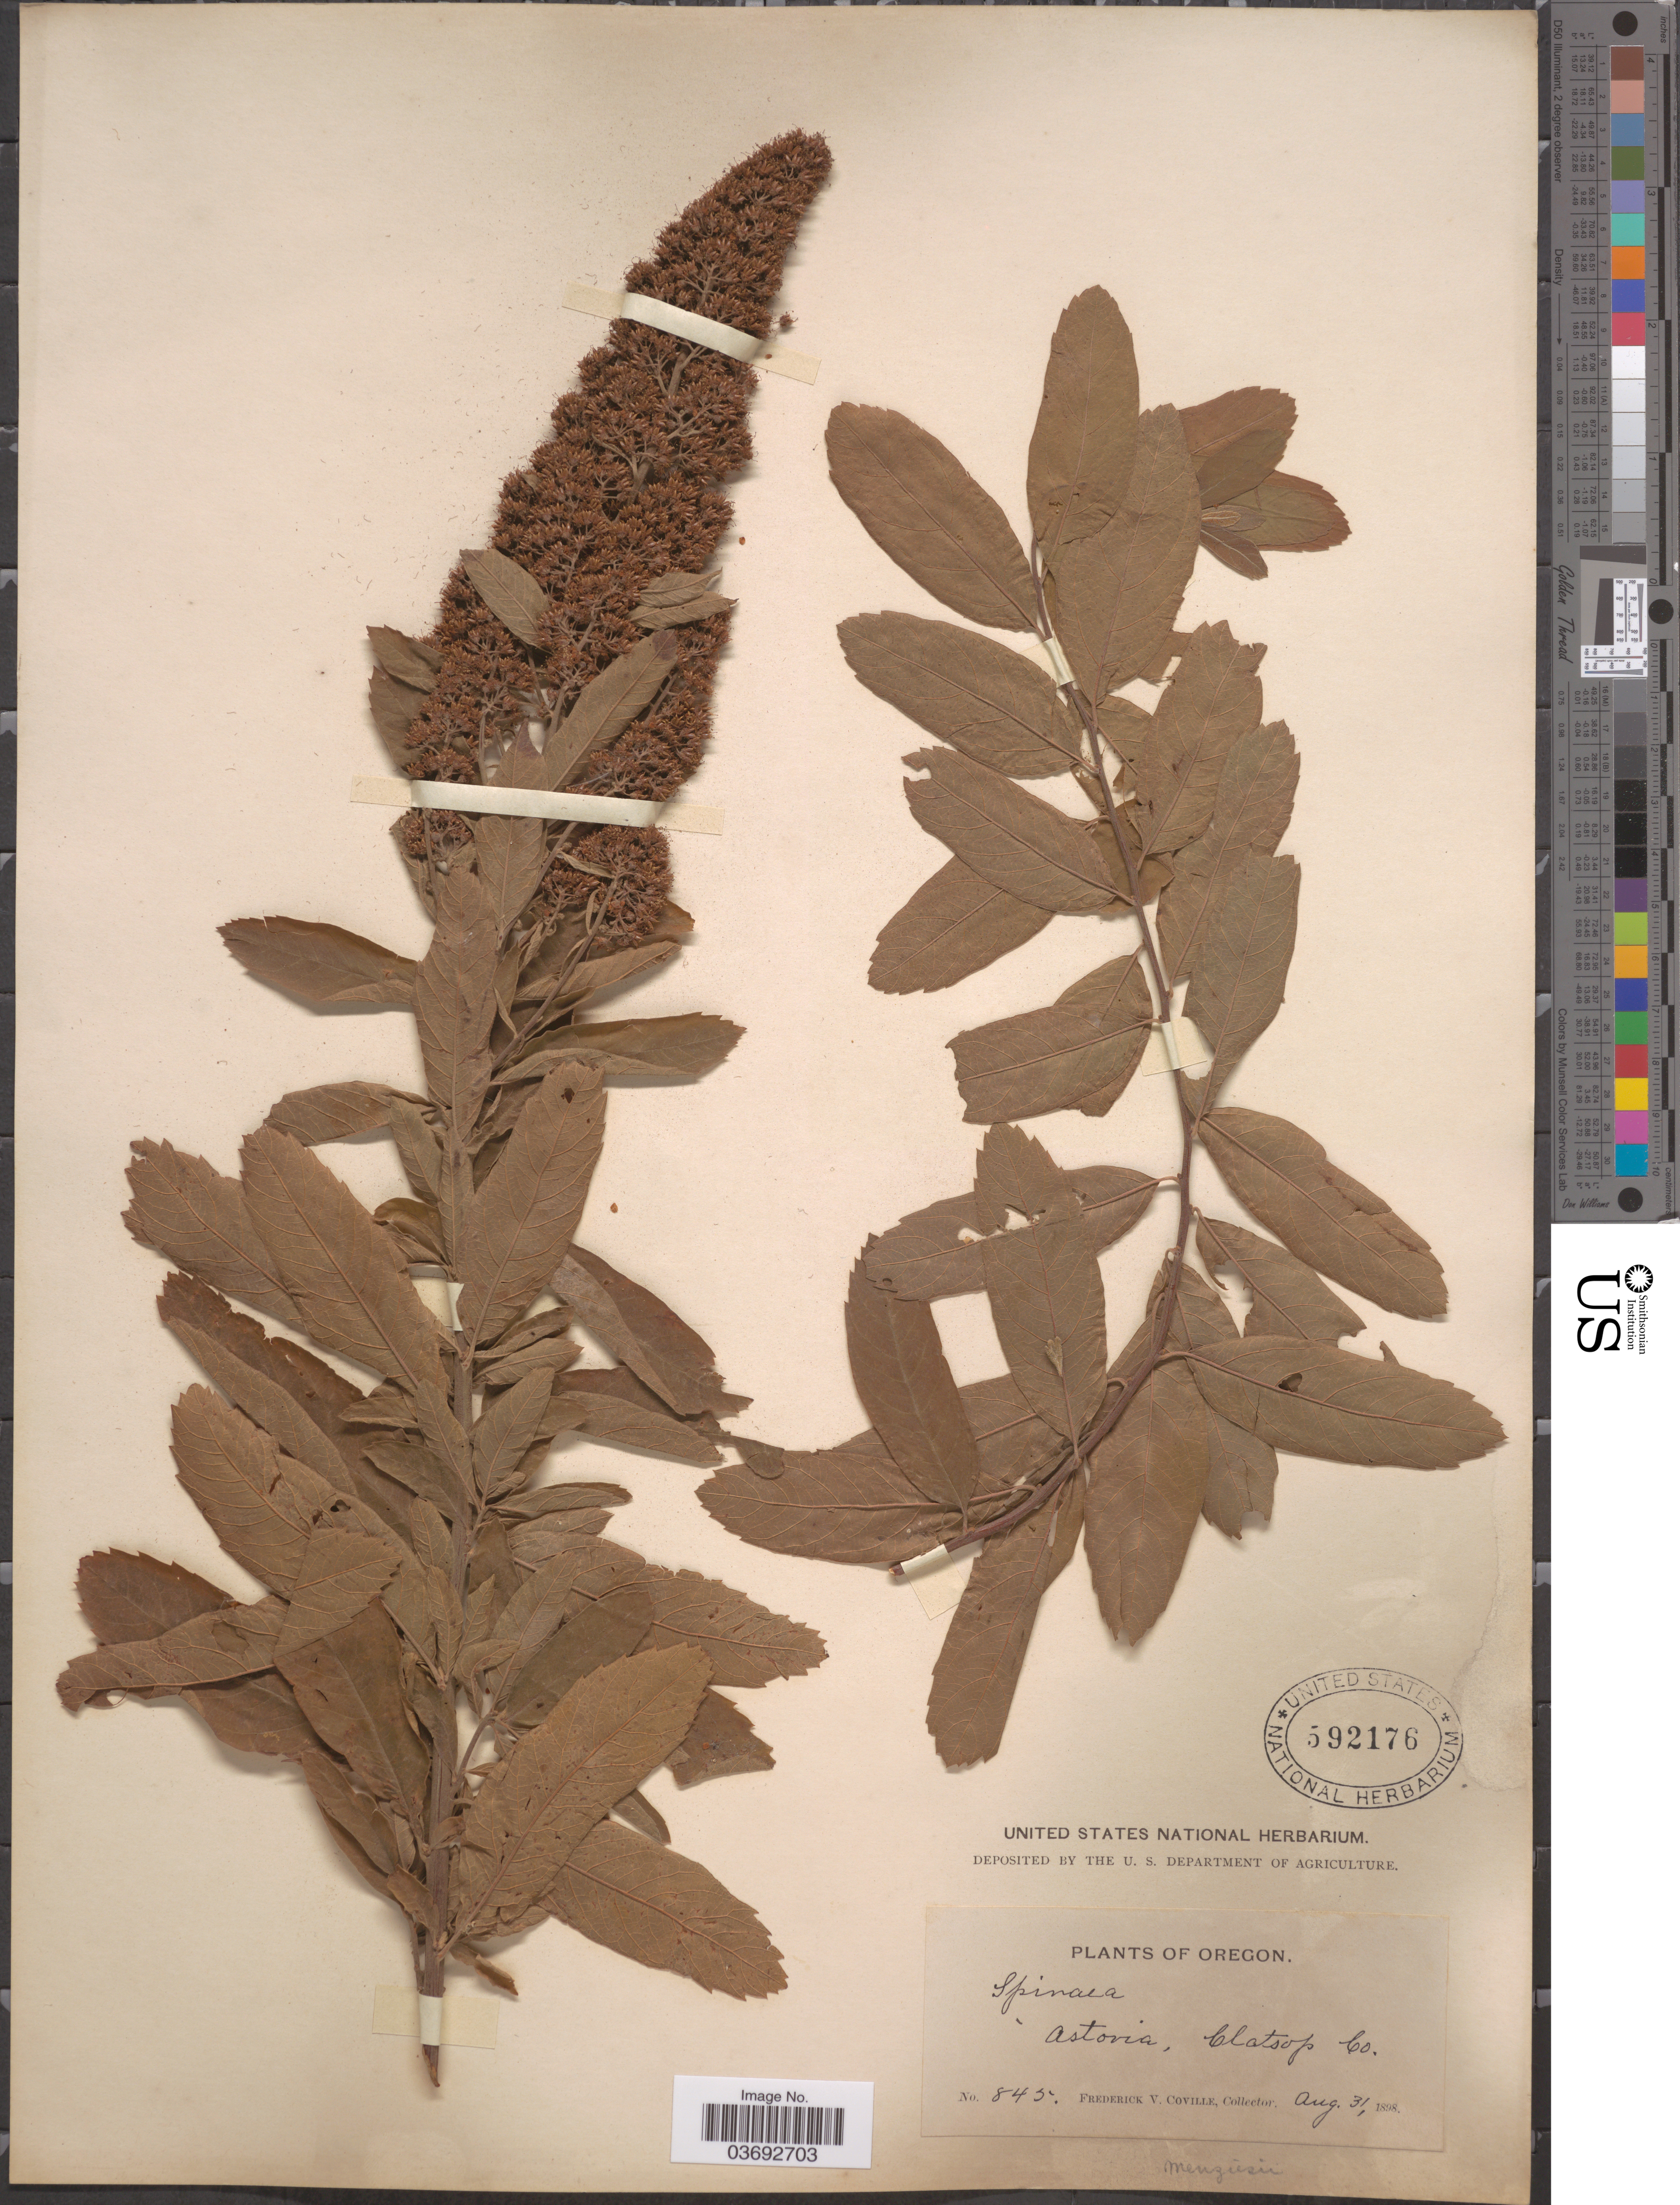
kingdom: Plantae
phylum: Tracheophyta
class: Magnoliopsida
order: Rosales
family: Rosaceae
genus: Spiraea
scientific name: Spiraea menziesii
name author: Hook.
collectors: F. V. Coville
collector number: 845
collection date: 1898-08-31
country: United States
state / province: Oregon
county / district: Clatsop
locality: Astoria. Clatsop Co.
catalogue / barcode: US 592176